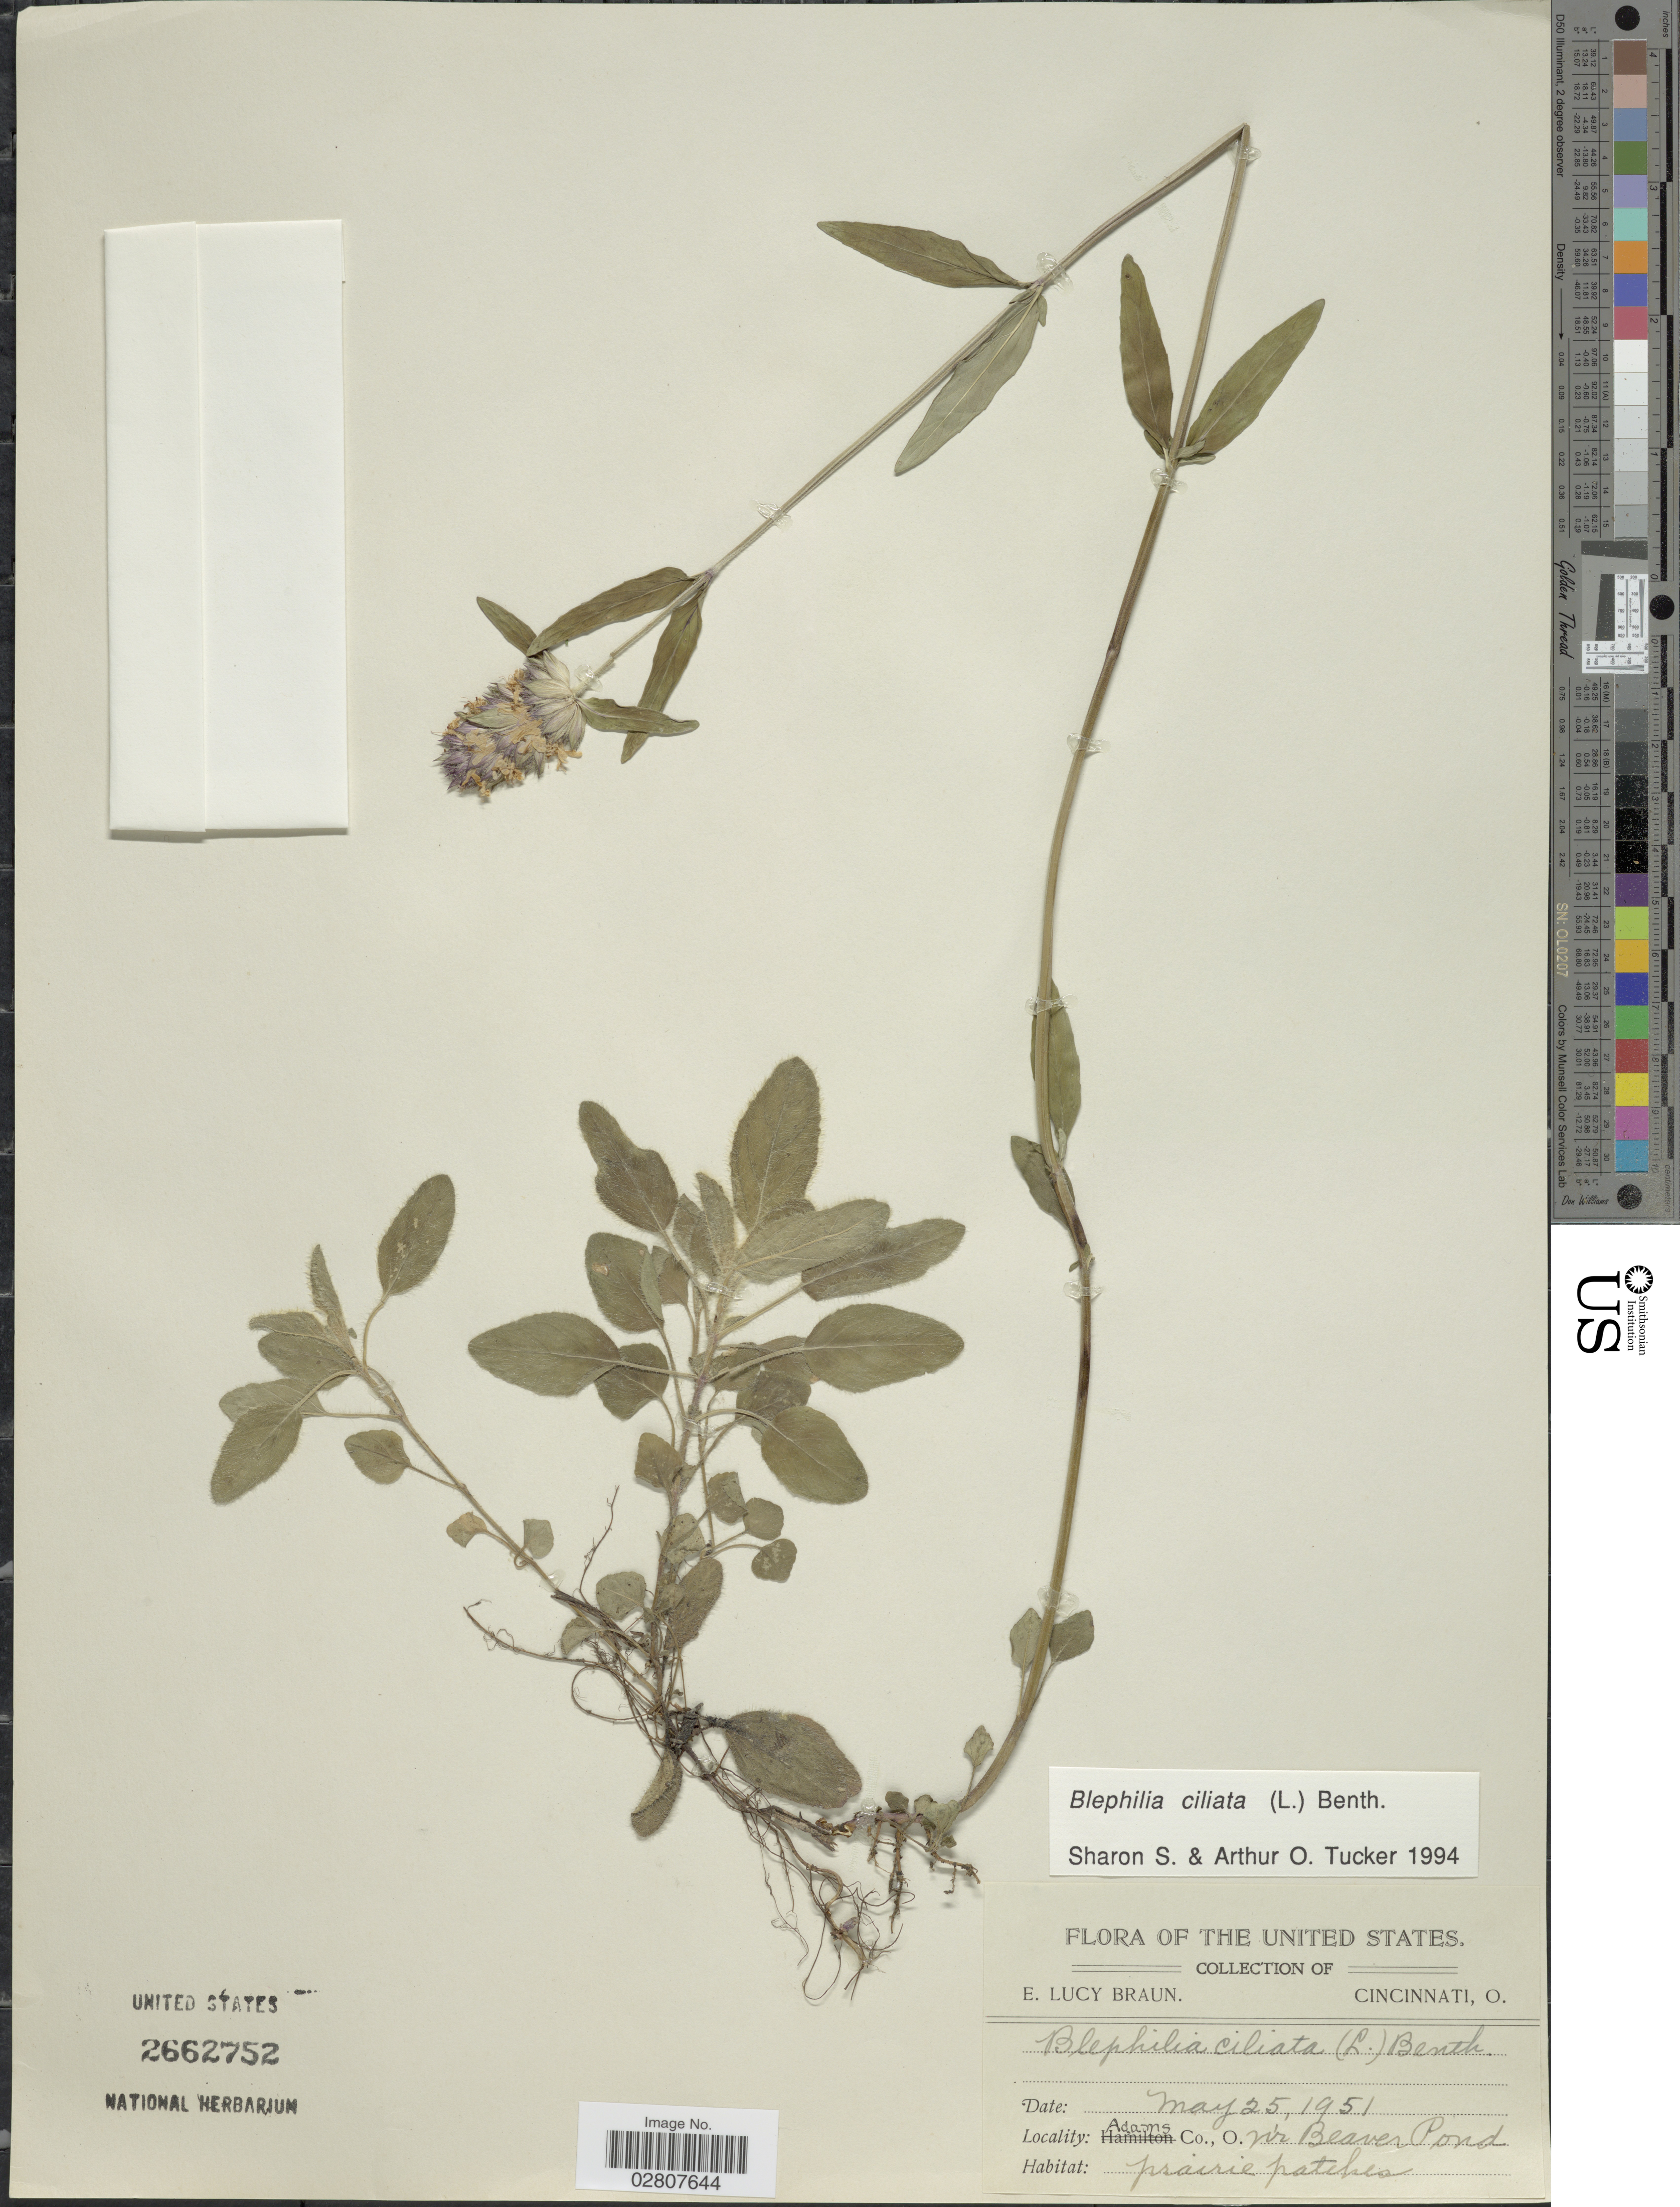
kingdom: Plantae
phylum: Tracheophyta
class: Magnoliopsida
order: Lamiales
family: Lamiaceae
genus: Blephilia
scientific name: Blephilia ciliata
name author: (L.) Raf. ex Benth.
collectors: E. L. Braun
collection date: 1951-05-25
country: United States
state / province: Ohio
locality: Adams Co., nr Beaver Pond.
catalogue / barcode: US 2662752